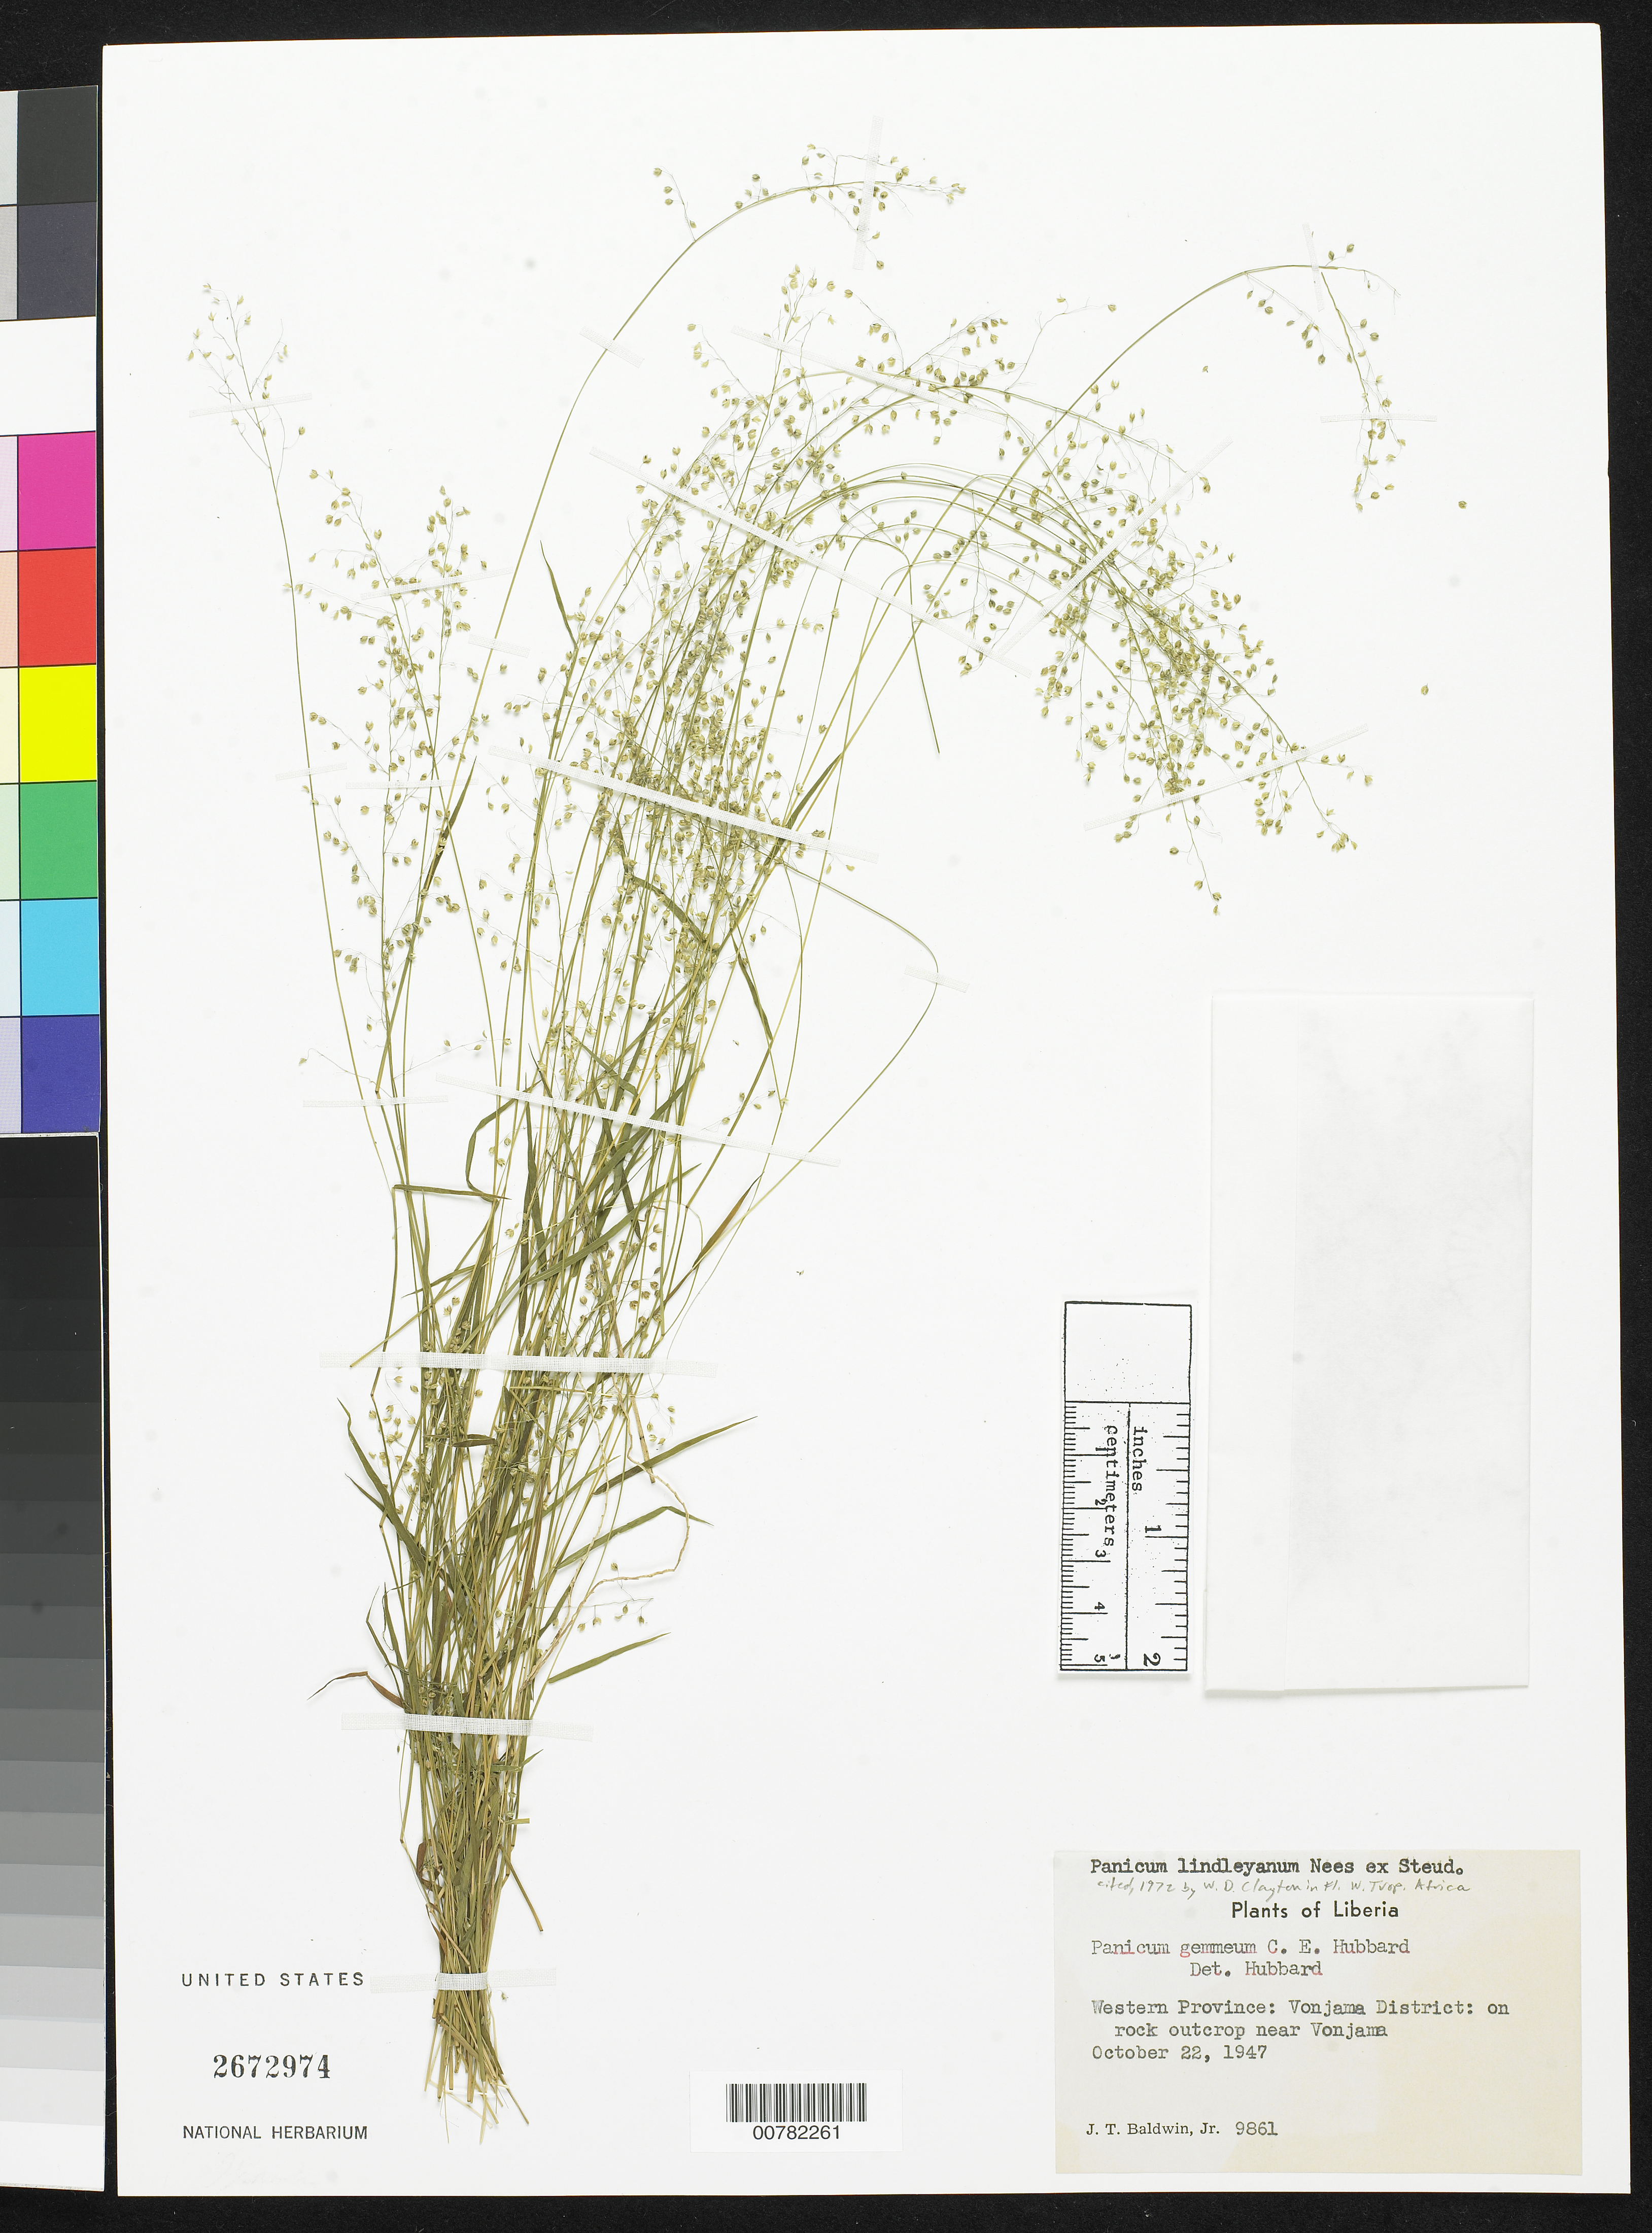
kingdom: Plantae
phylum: Tracheophyta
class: Liliopsida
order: Poales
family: Poaceae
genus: Panicum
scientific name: Panicum lindleyanum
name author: Nees ex Steud.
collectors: J. T. Baldwin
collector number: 9861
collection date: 1947-10-22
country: Liberia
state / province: Lofa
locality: on rock outcrop near Vonjama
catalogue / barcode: US 2672974